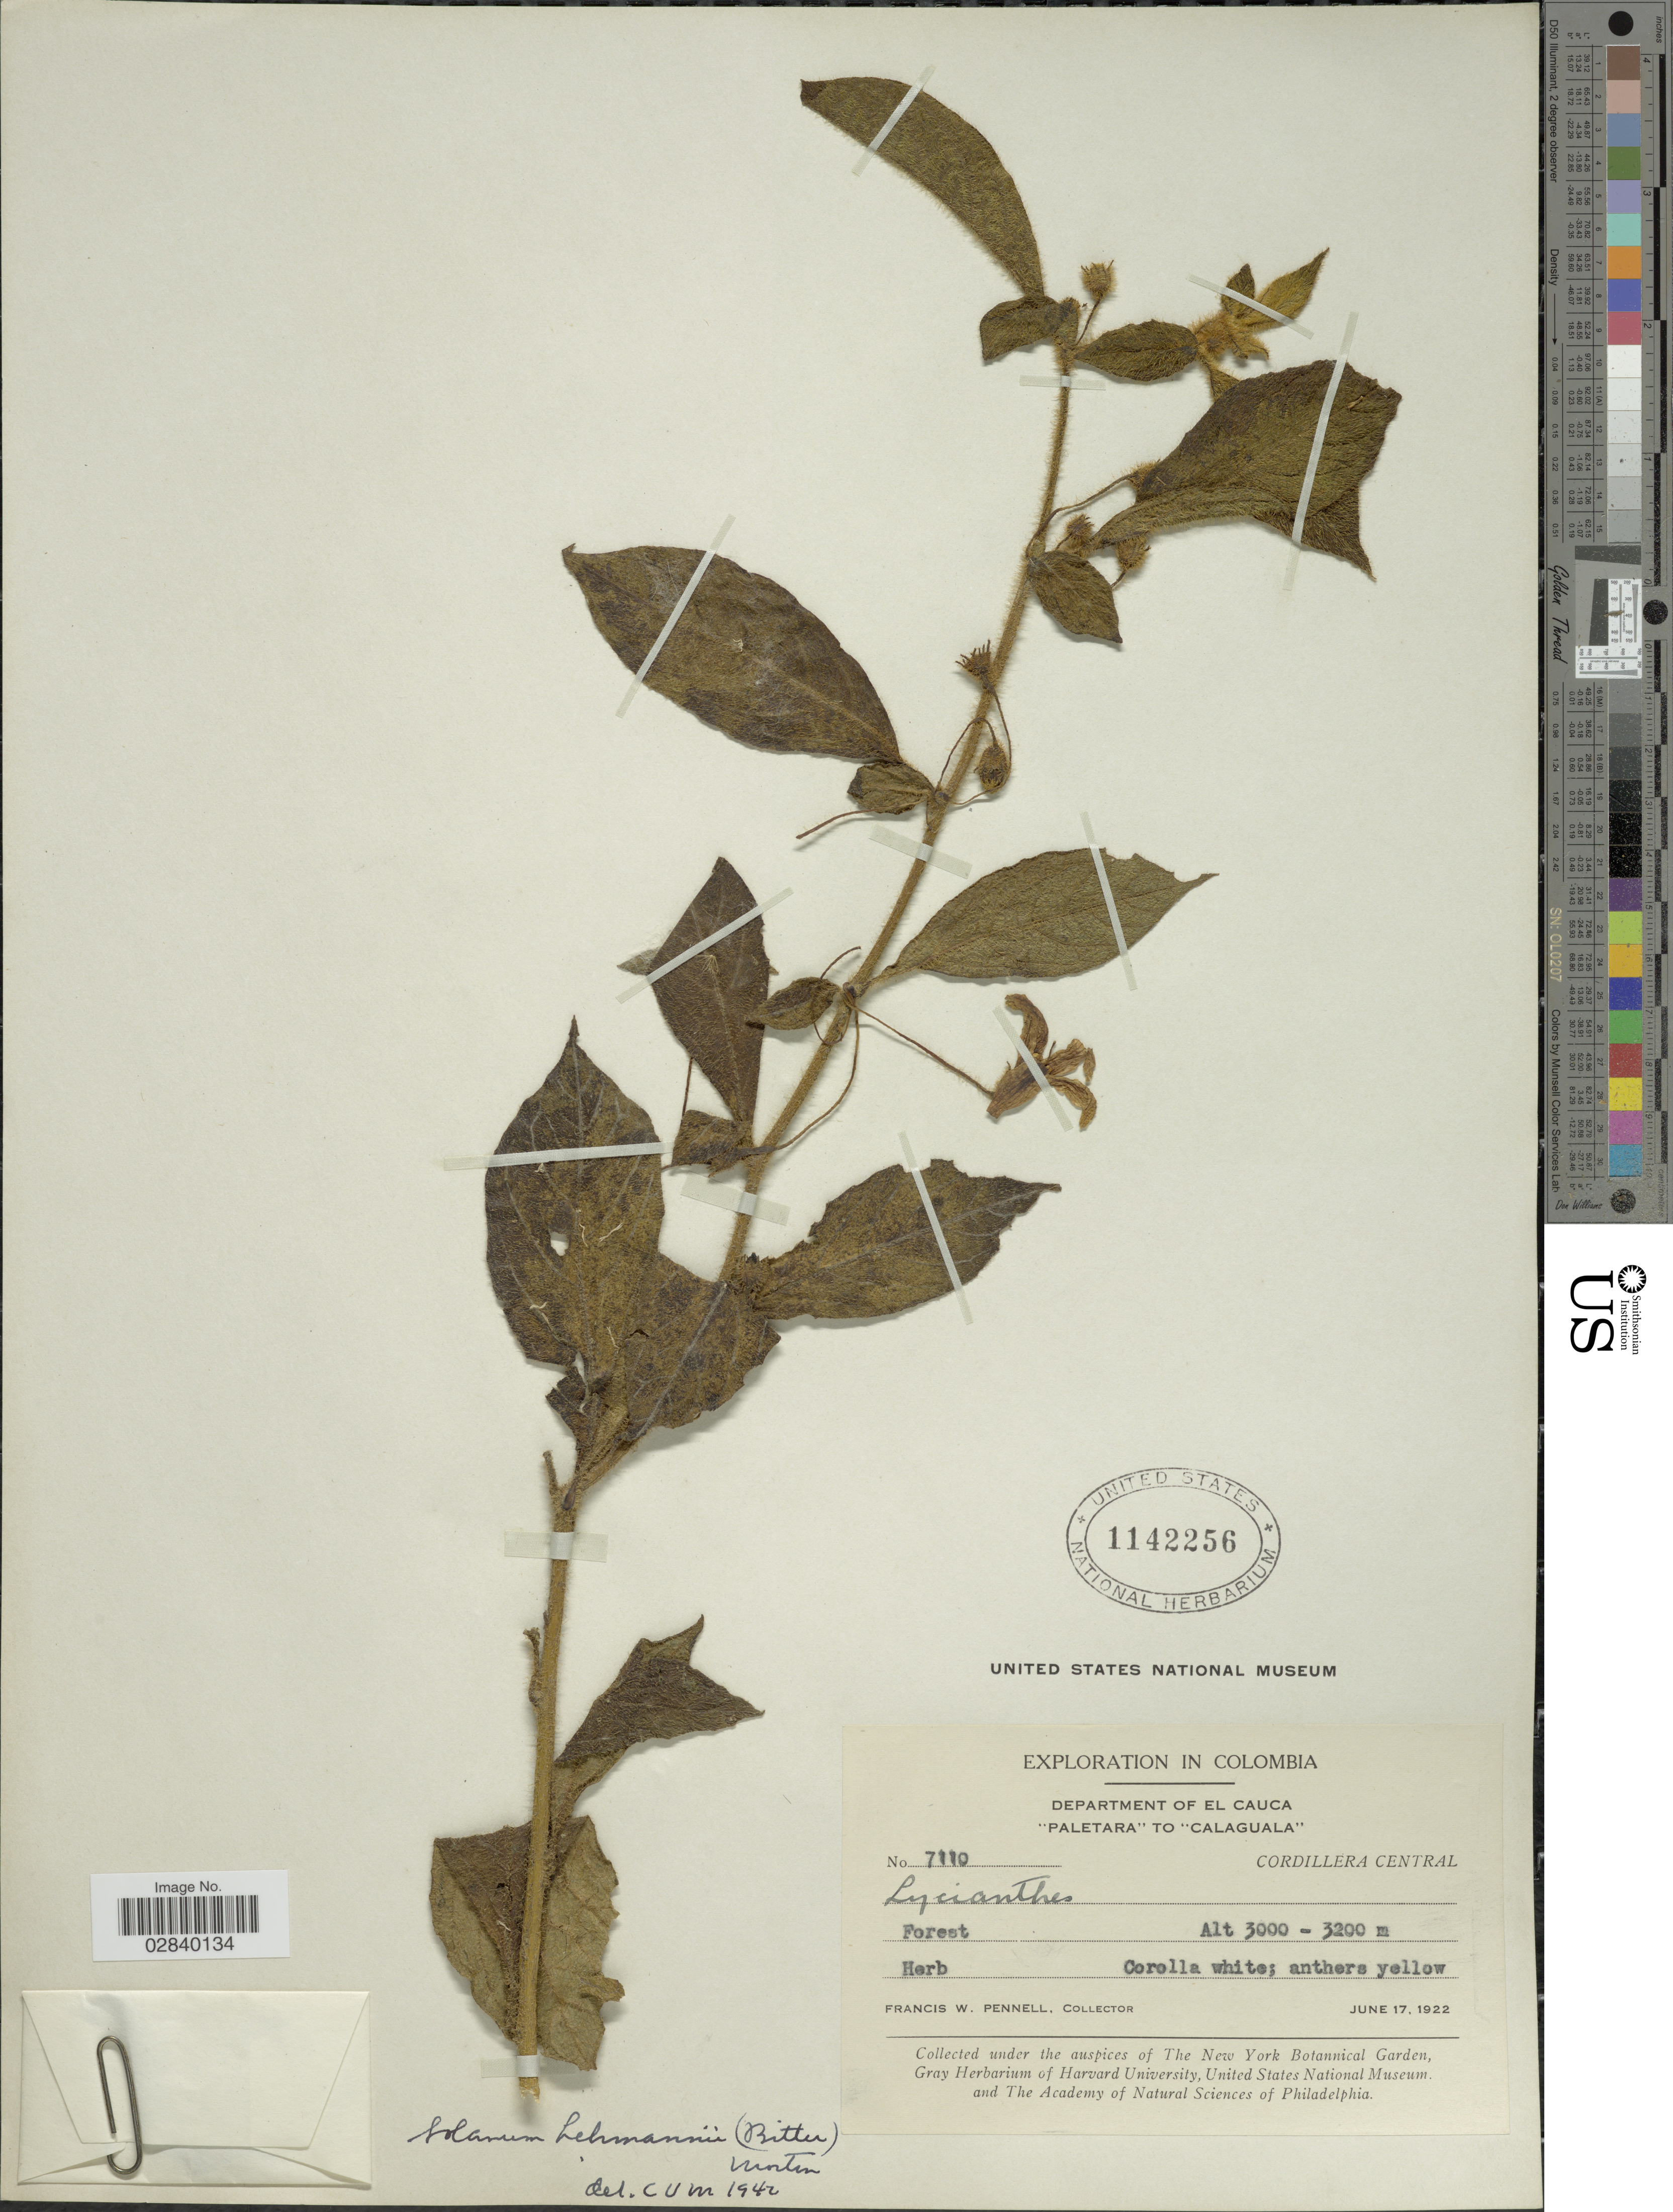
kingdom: Plantae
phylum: Tracheophyta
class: Magnoliopsida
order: Solanales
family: Solanaceae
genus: Lycianthes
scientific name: Lycianthes acutifolia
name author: (Ruiz & Pav.) Bitter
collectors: F. W. Pennell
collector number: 7110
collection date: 1922-06-17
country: Colombia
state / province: Cauca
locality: Department of El Cauca. "Paletara" to "Calaguala". Cordillera Central.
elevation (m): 3000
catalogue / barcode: US 1142256